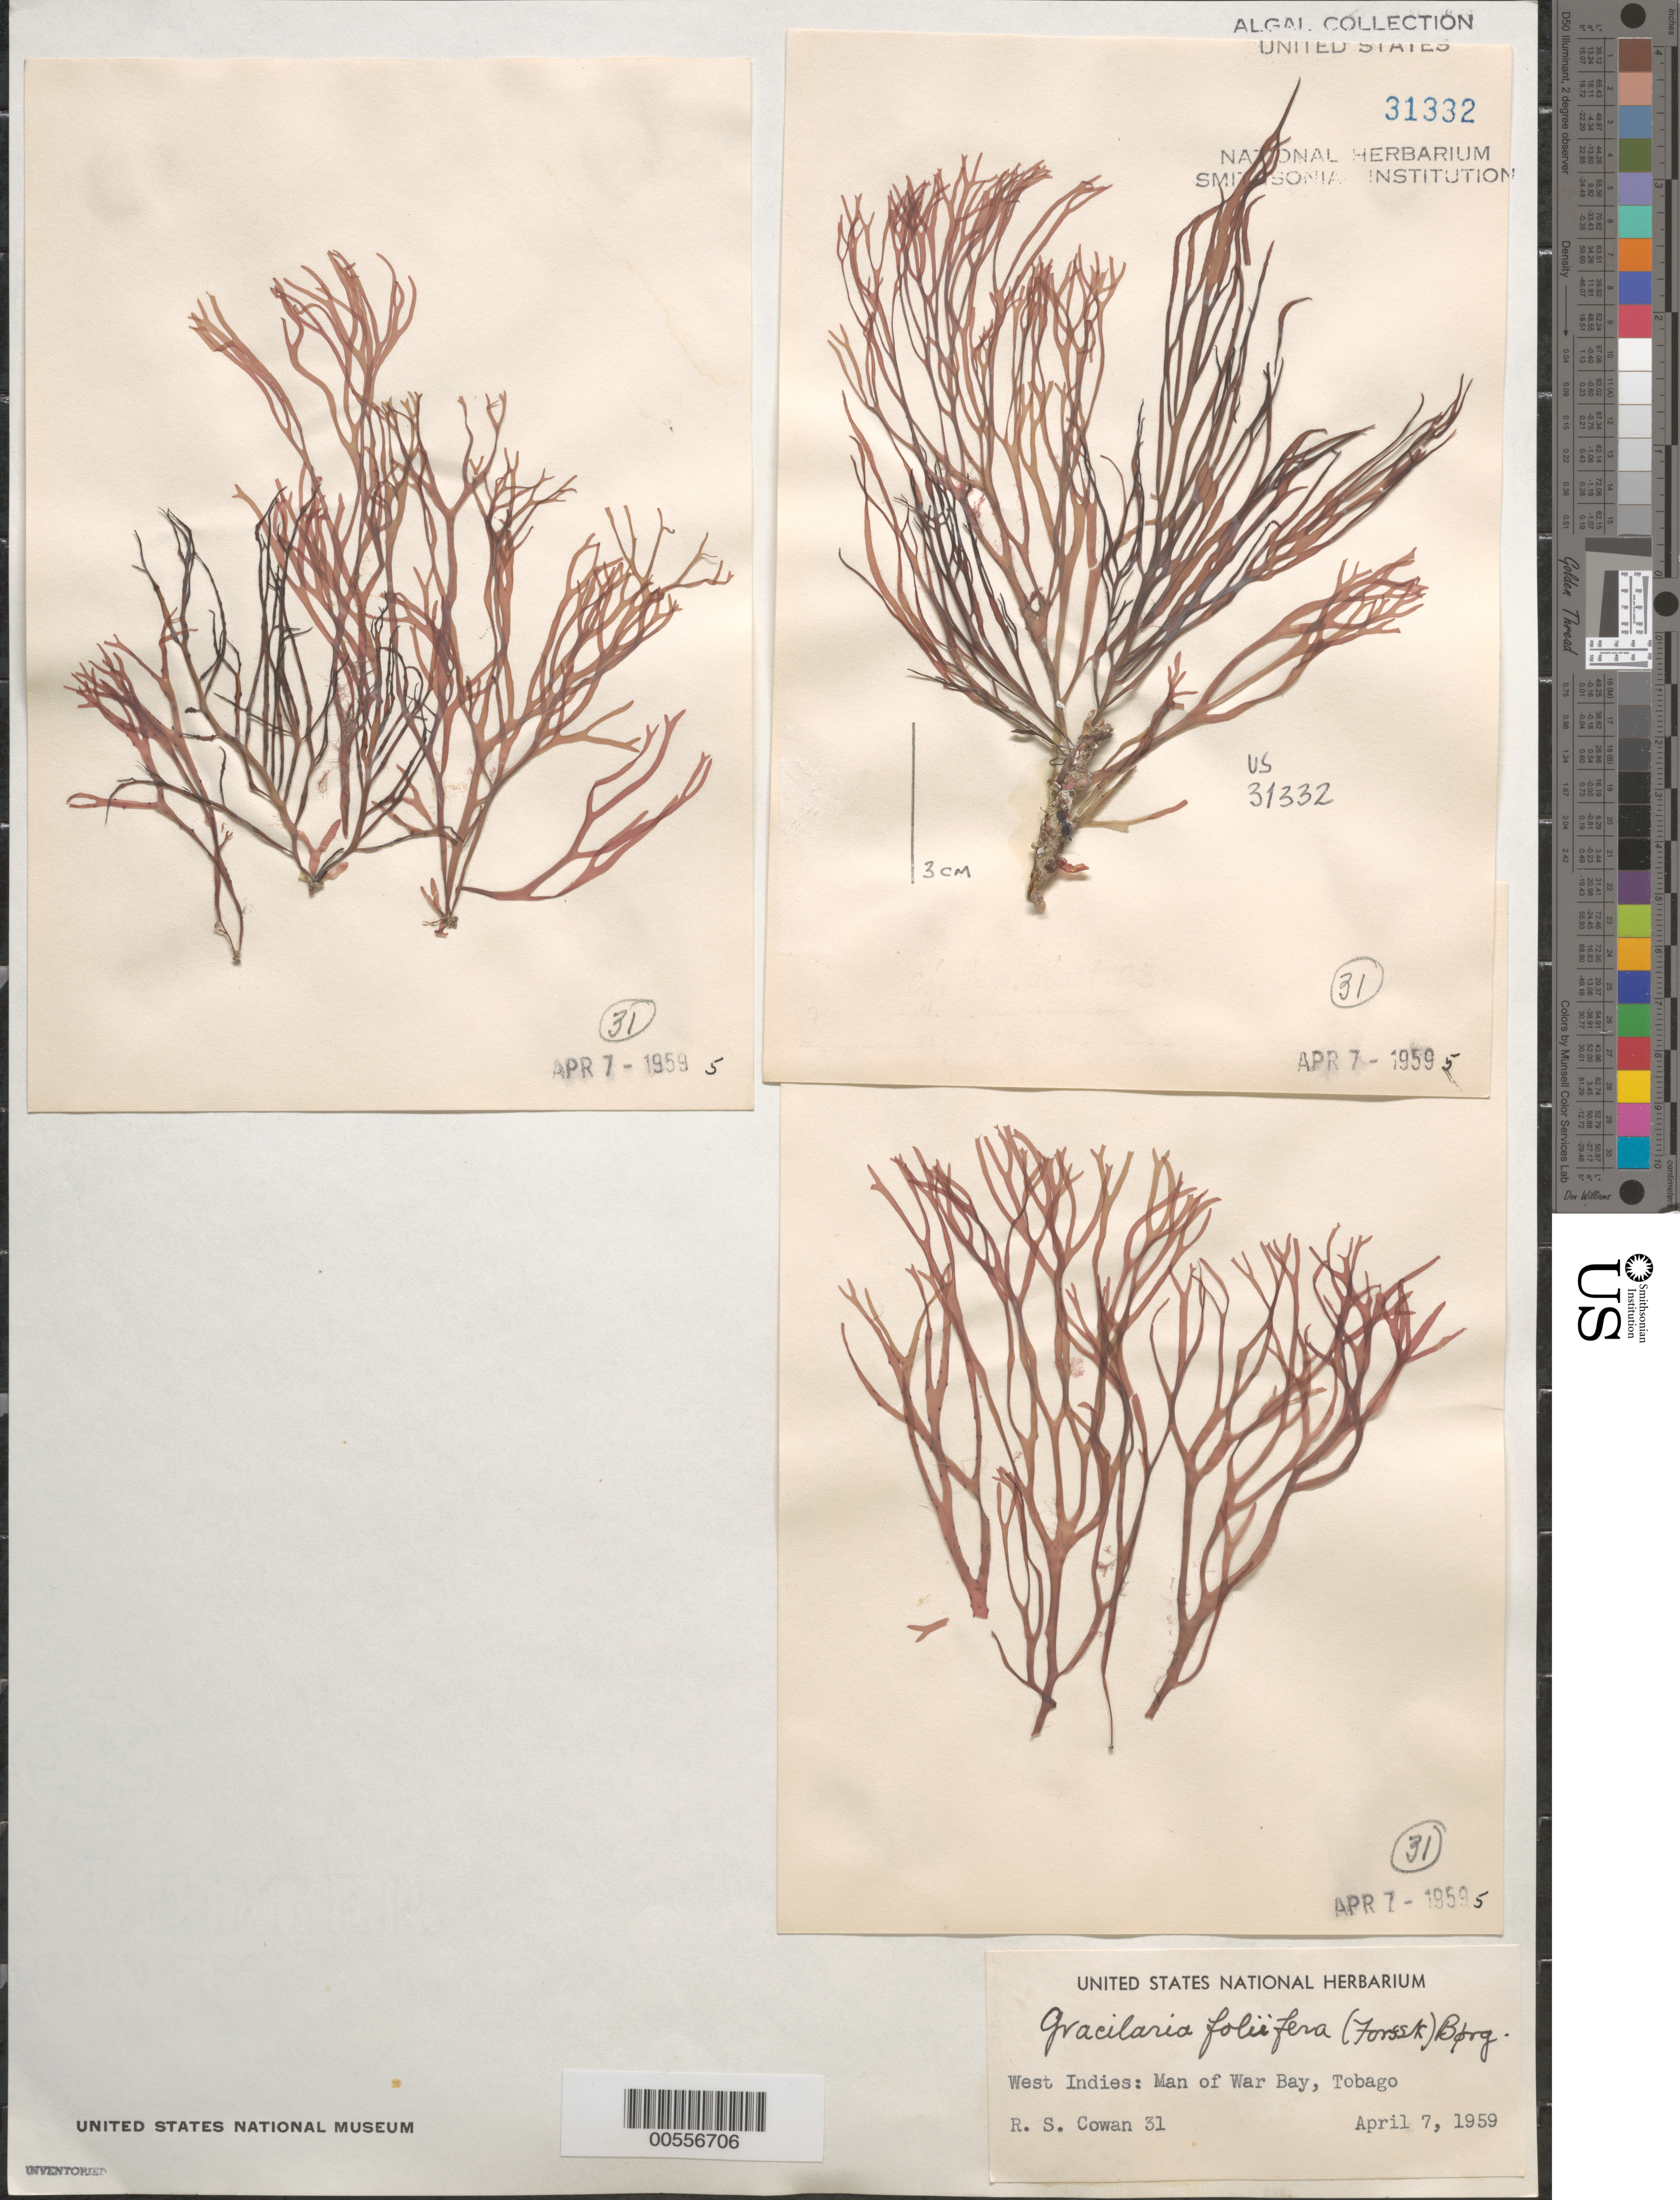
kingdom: Plantae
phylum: Rhodophyta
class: Florideophyceae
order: Gracilariales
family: Gracilariaceae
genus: Gracilaria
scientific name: Gracilaria foliifera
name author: (Forssk.) Børgesen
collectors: R. S. Cowan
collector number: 31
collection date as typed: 07 Apr 1959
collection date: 1959-04-07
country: Trinidad and Tobago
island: Tobago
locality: Man-of-War Bay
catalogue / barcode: US 31332